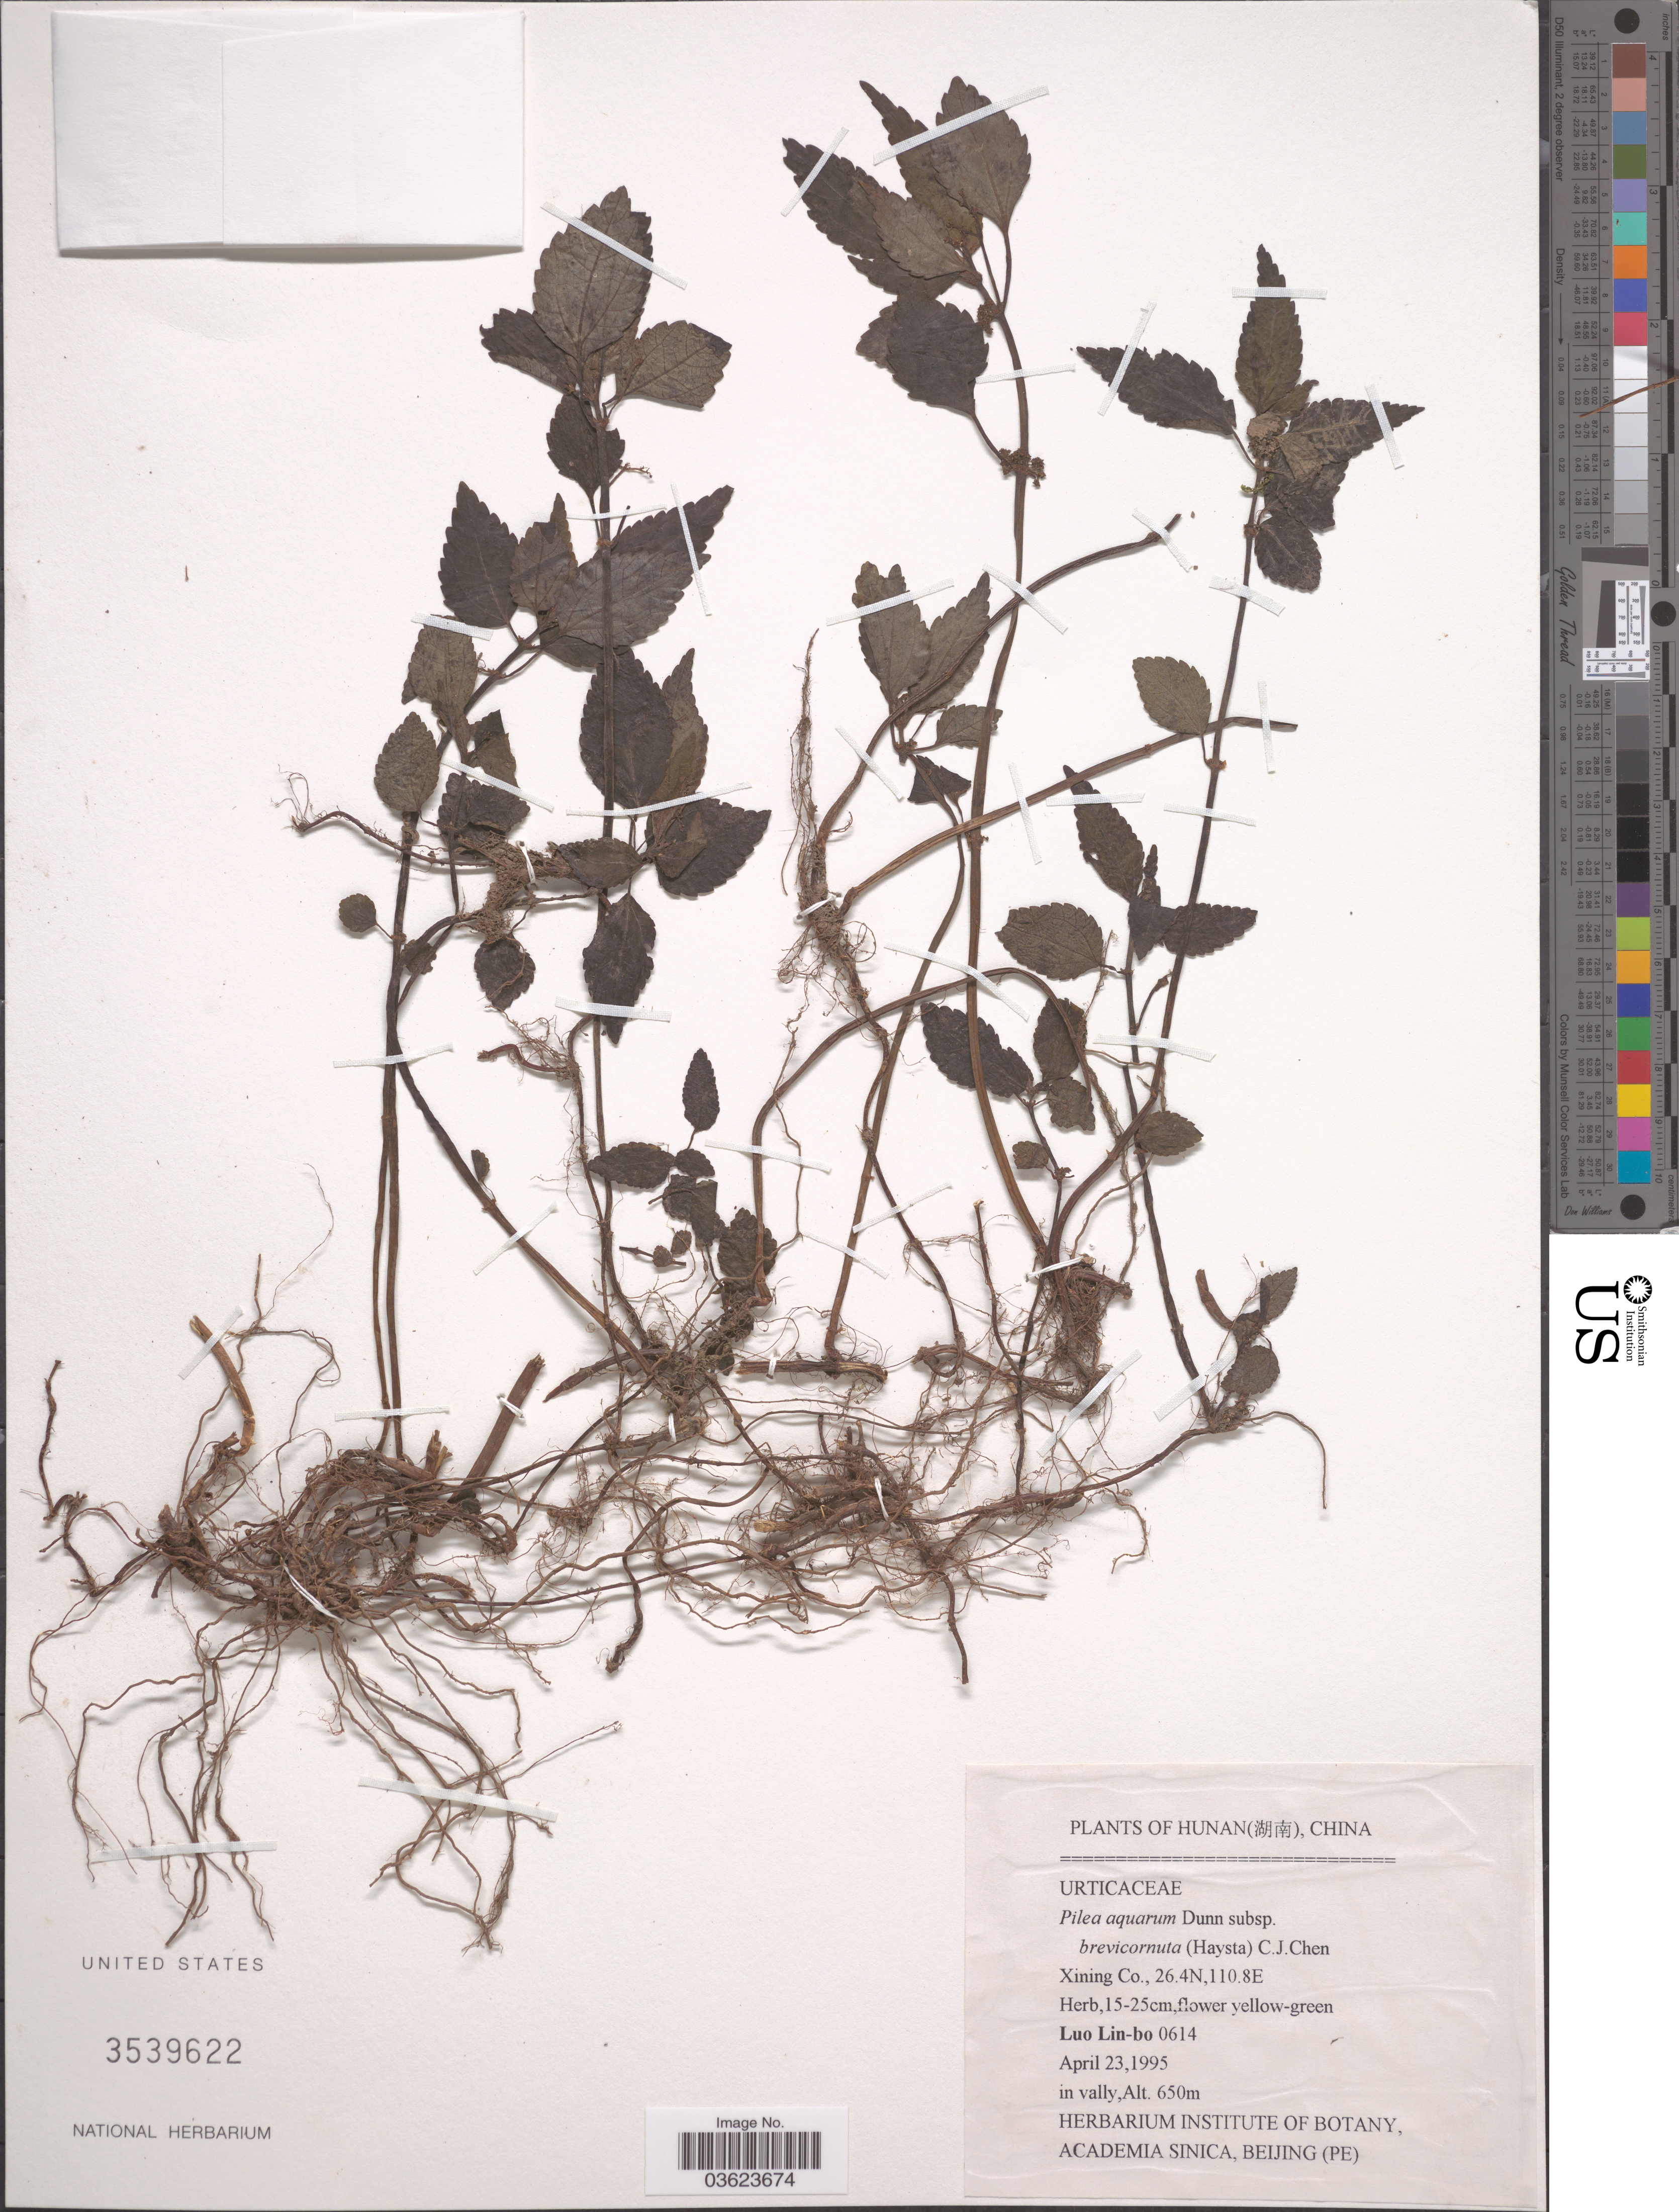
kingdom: Plantae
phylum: Tracheophyta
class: Magnoliopsida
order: Rosales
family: Urticaceae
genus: Pilea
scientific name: Pilea brevicornuta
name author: Hayata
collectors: L. Lin-bo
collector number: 0614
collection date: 1995-04-23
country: China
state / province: Hunan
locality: Xining Co.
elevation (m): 650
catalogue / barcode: US 3539622